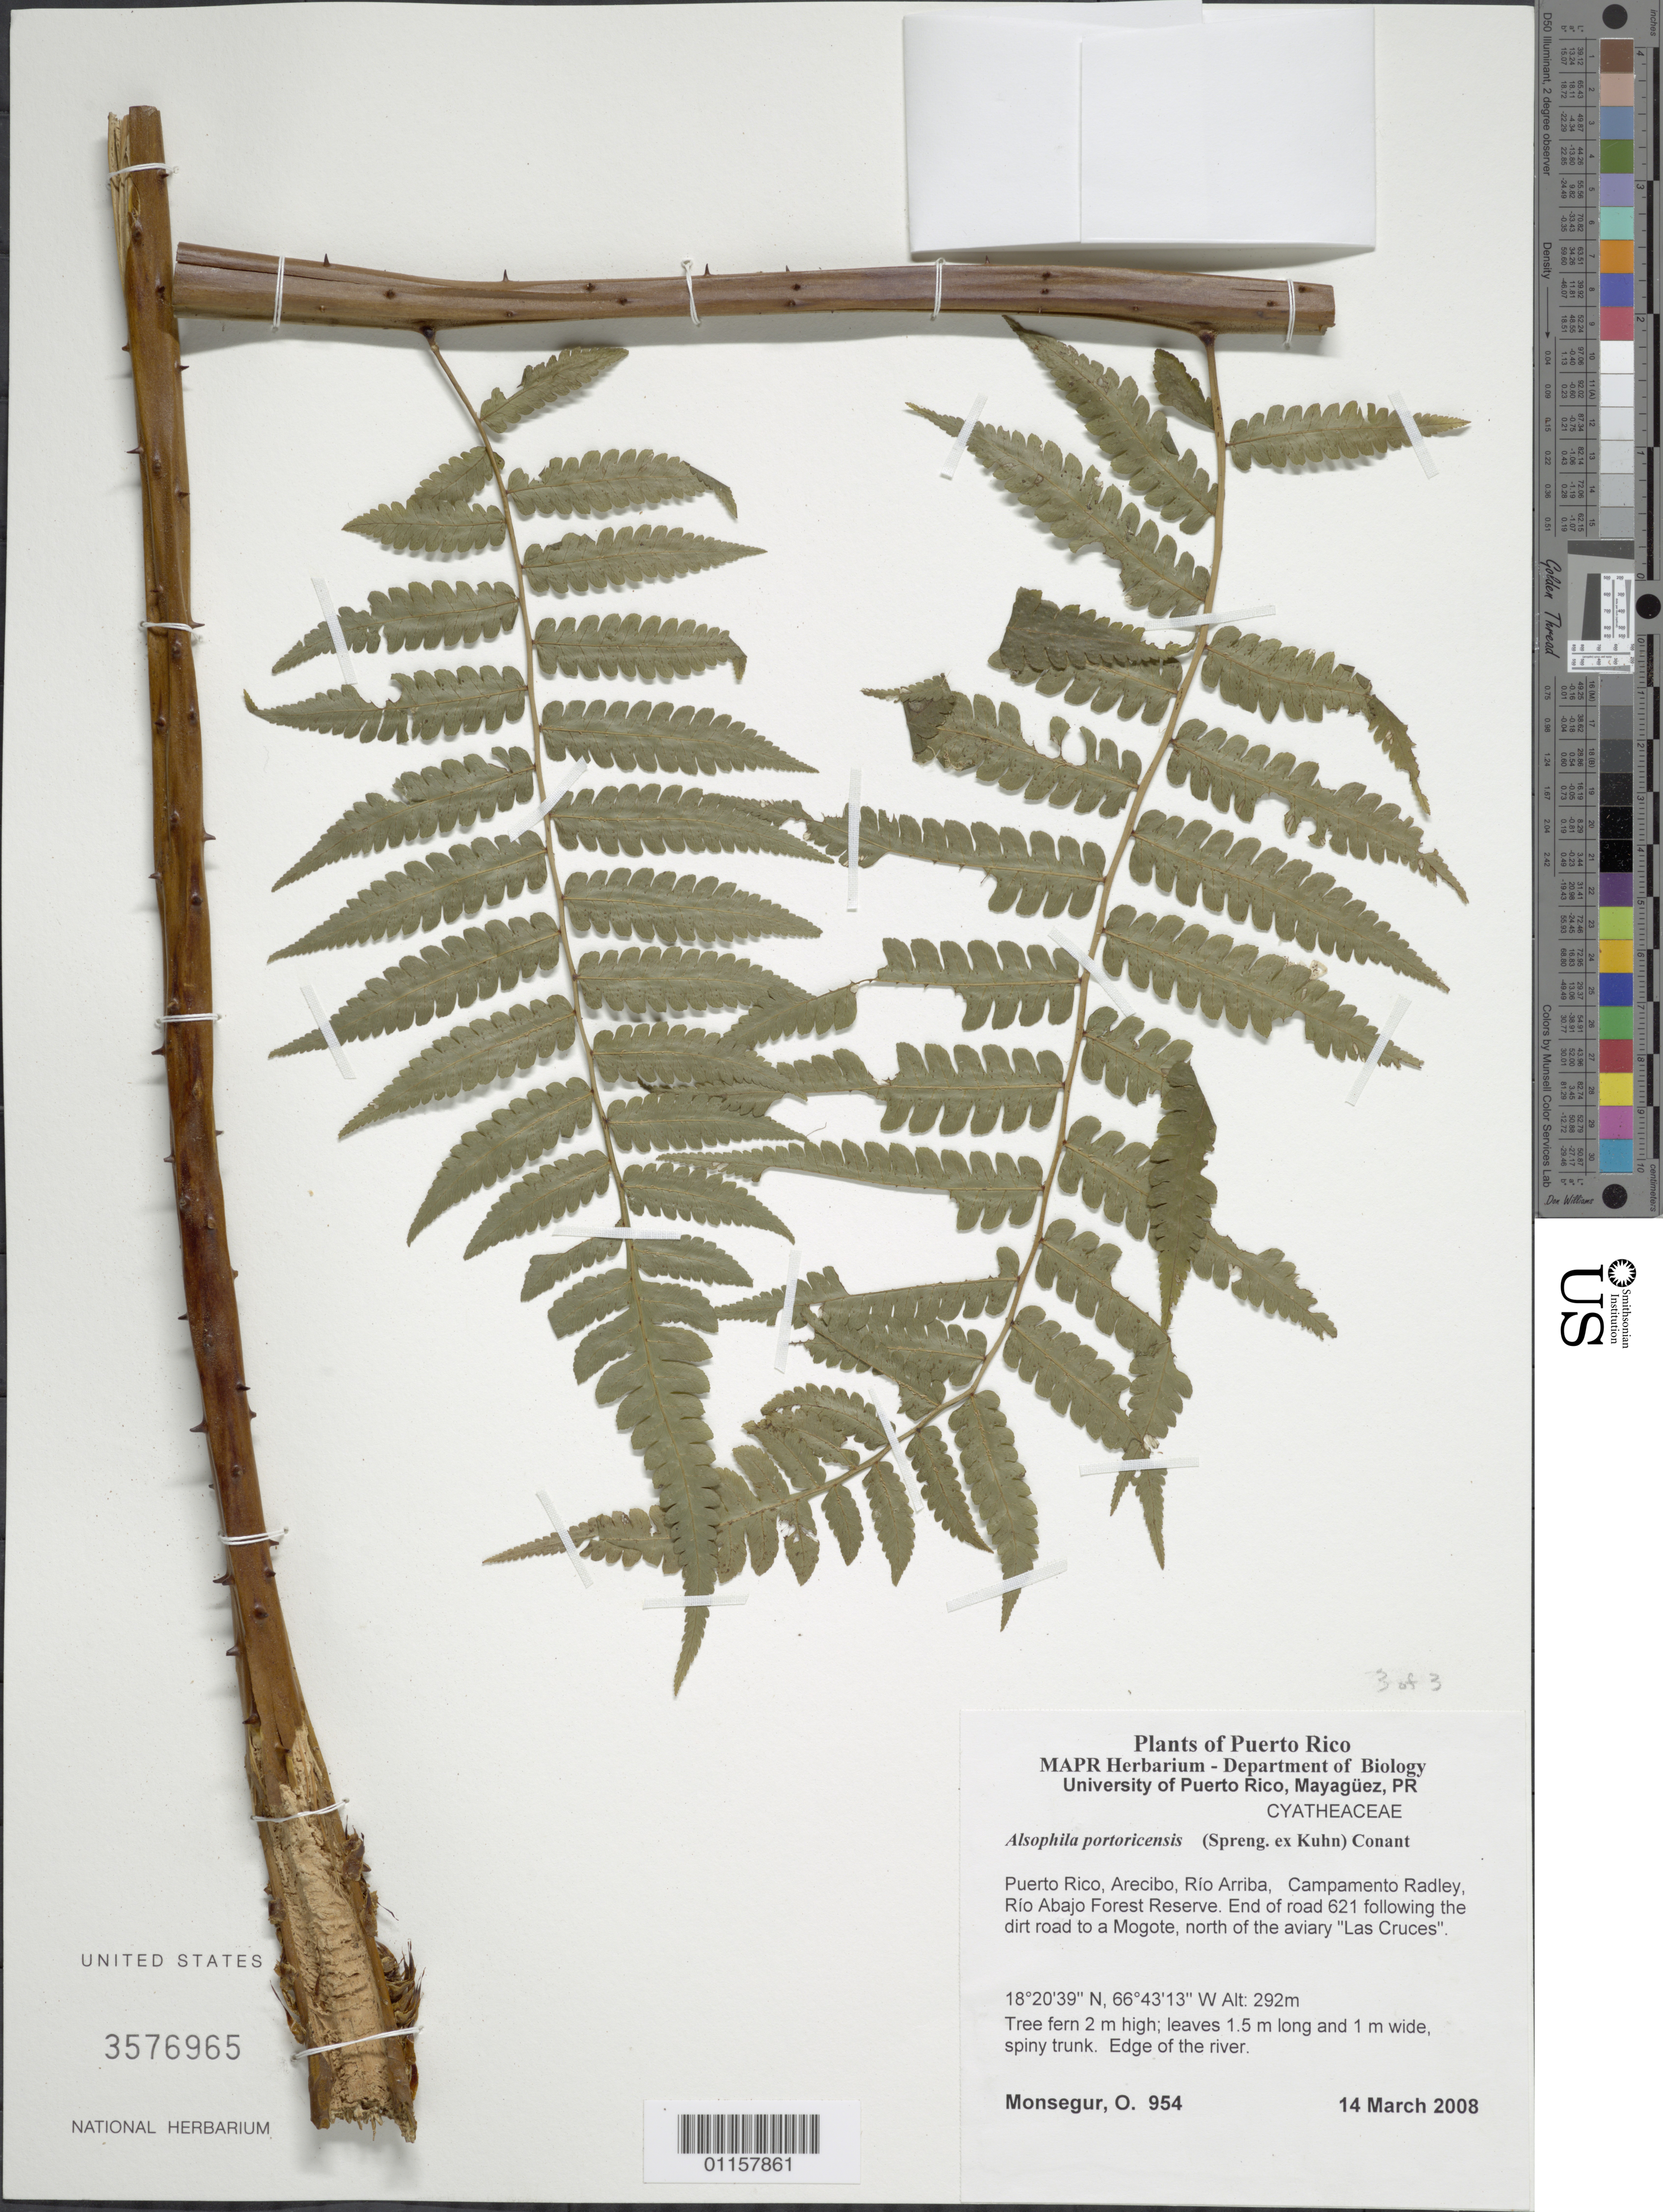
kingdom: Plantae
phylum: Tracheophyta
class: Polypodiopsida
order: Cyatheales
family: Cyatheaceae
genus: Alsophila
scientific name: Alsophila portoricensis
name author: (Spreng. ex Kuhn) D.S. Conant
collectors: O. Monsegur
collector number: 954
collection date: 2008-03-14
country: Puerto Rico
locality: Arecibo, Río Arriba. Campamento Radley, Río Abajo Forest Reserve. End of road 621 following the dirt road to a Mogote, N of the aviary "Las Cruces".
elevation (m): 292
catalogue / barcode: US 3576965